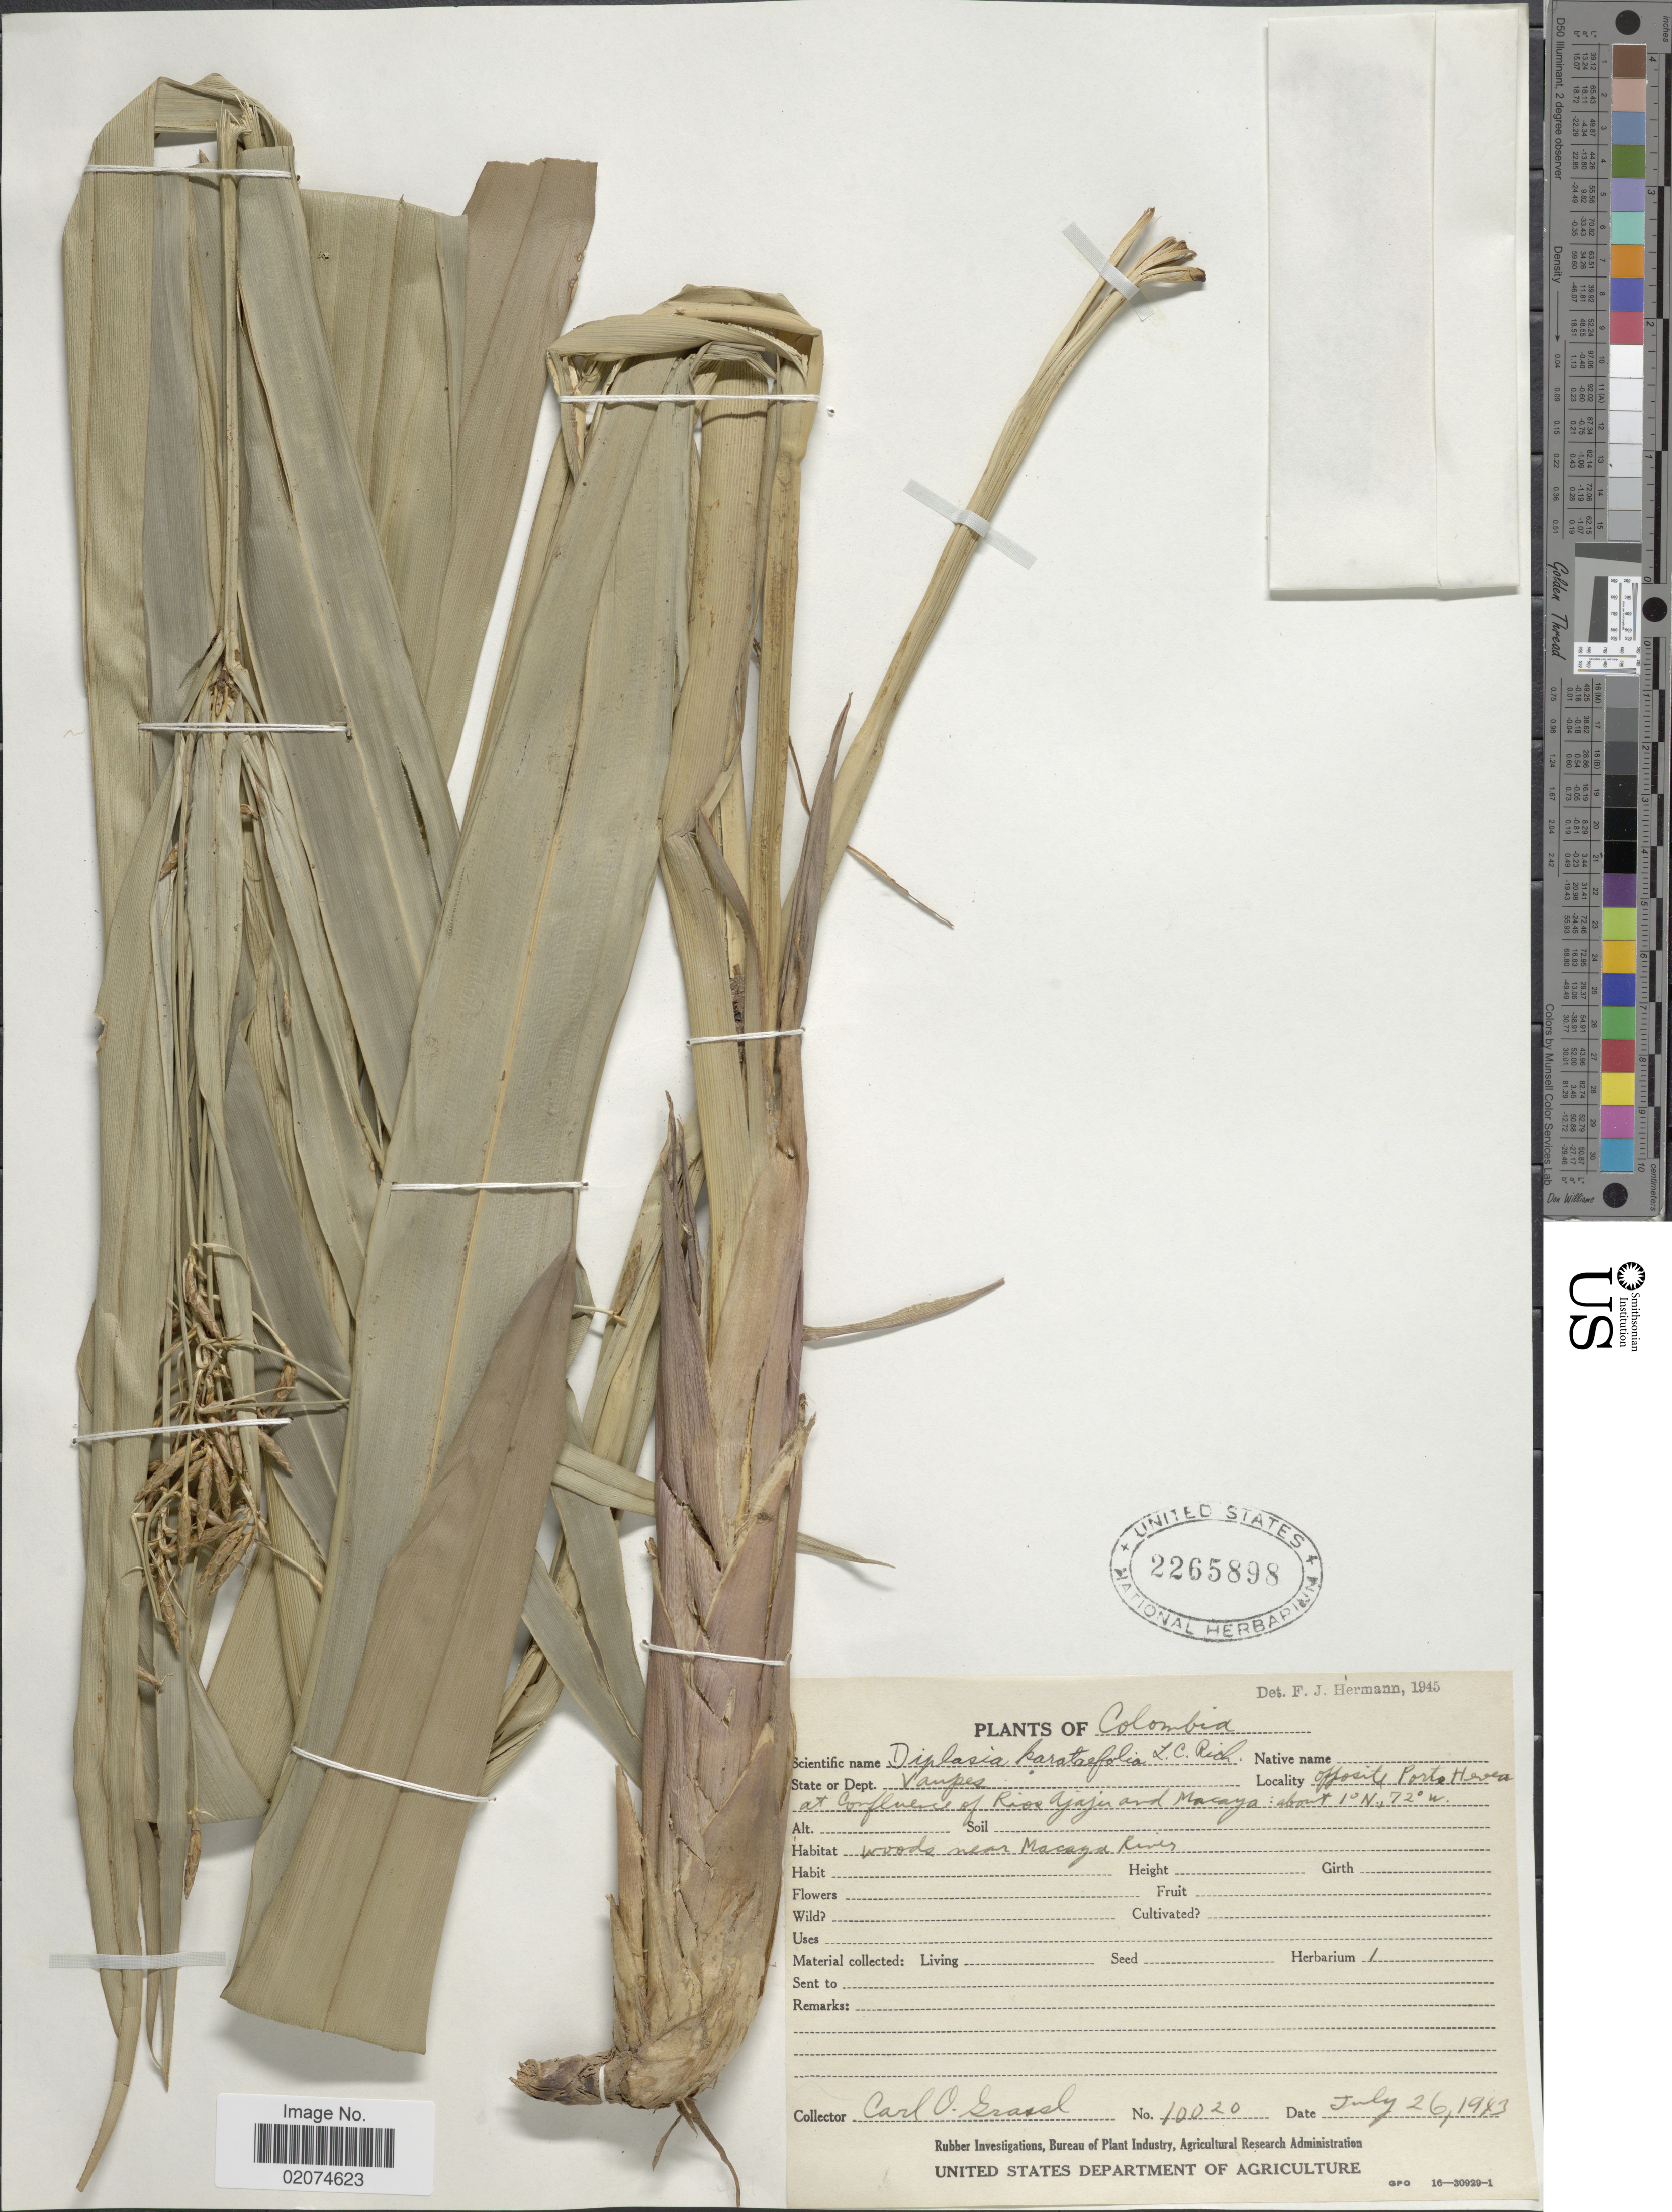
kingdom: Plantae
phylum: Tracheophyta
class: Liliopsida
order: Poales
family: Cyperaceae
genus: Diplasia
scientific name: Diplasia karatifolia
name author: Rich.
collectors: C. Grassl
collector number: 10020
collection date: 1943-07-26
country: Colombia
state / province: Vaupés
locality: State or Dept. Vaupes, Opposite Porto Hevea. at confluence of Rios Ajaja and Macaya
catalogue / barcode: US 2265898